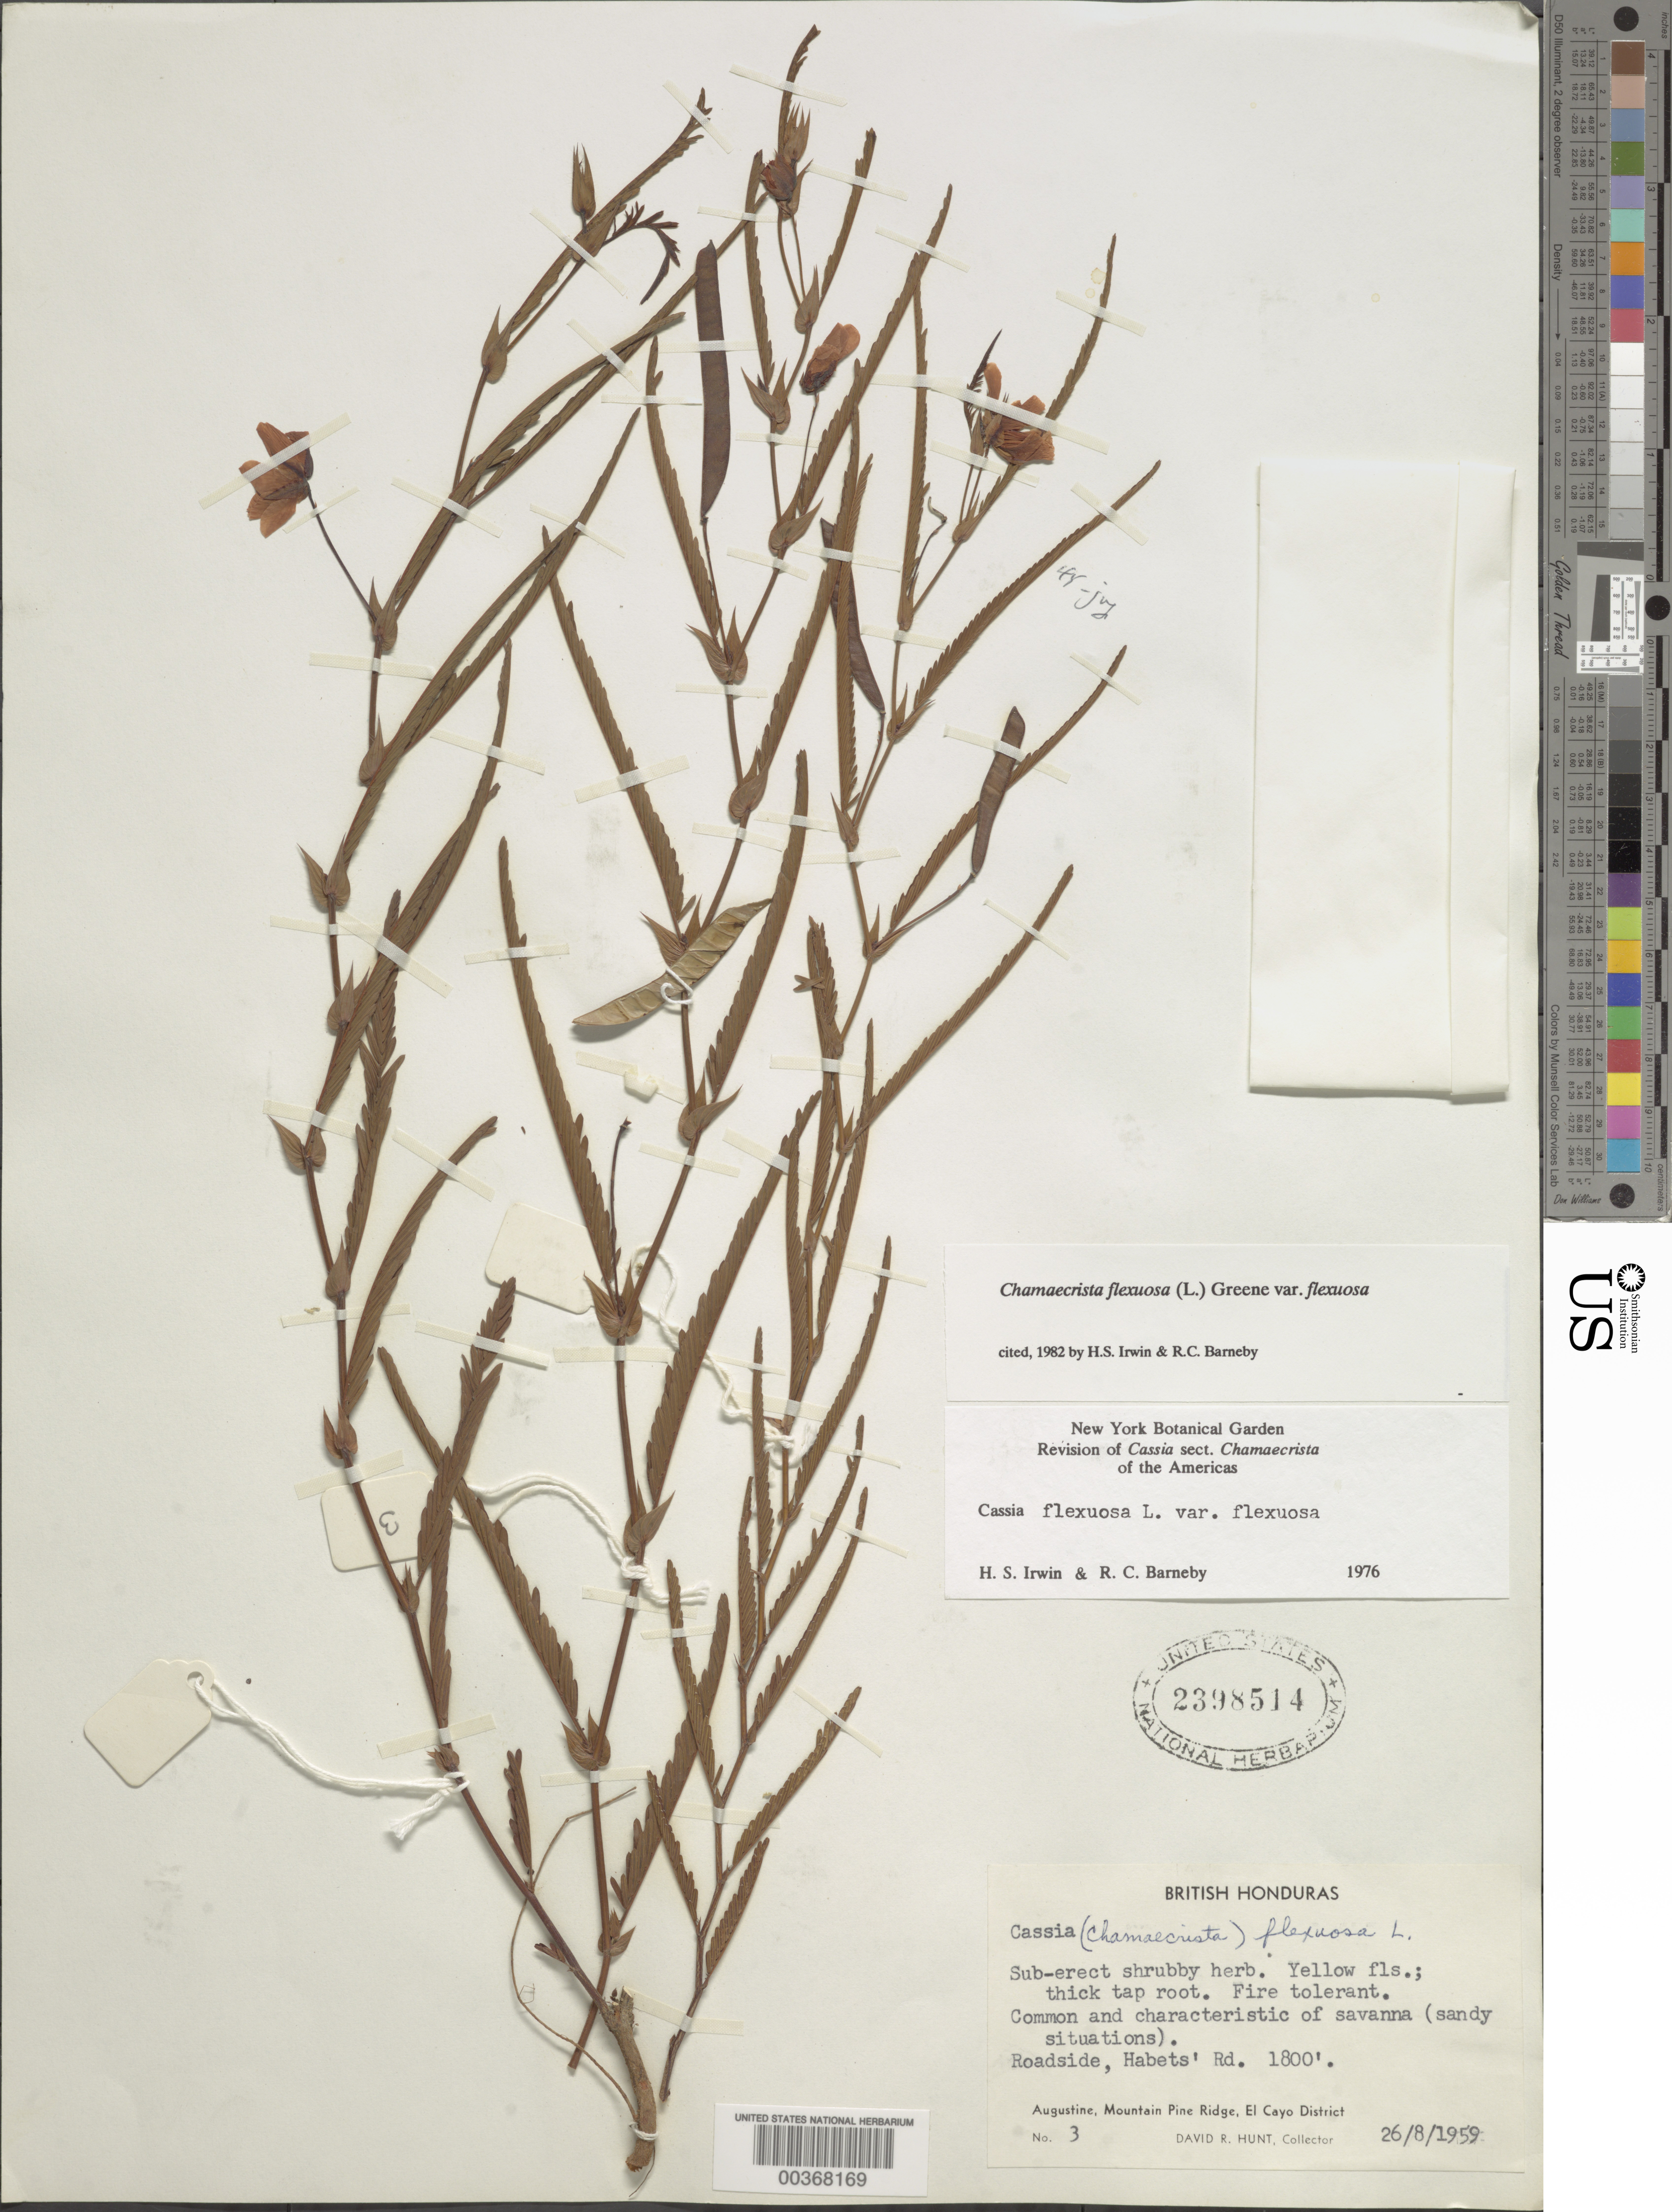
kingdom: Plantae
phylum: Tracheophyta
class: Magnoliopsida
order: Fabales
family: Fabaceae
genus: Chamaecrista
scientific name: Chamaecrista flexuosa var. flexuosa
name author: (L.) Greene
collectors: D. R. Hunt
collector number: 3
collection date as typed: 26 Aug 1959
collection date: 1959-08-26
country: Belize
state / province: Cayo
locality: Habets' Road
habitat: Savanna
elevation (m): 549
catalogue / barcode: US 2398514